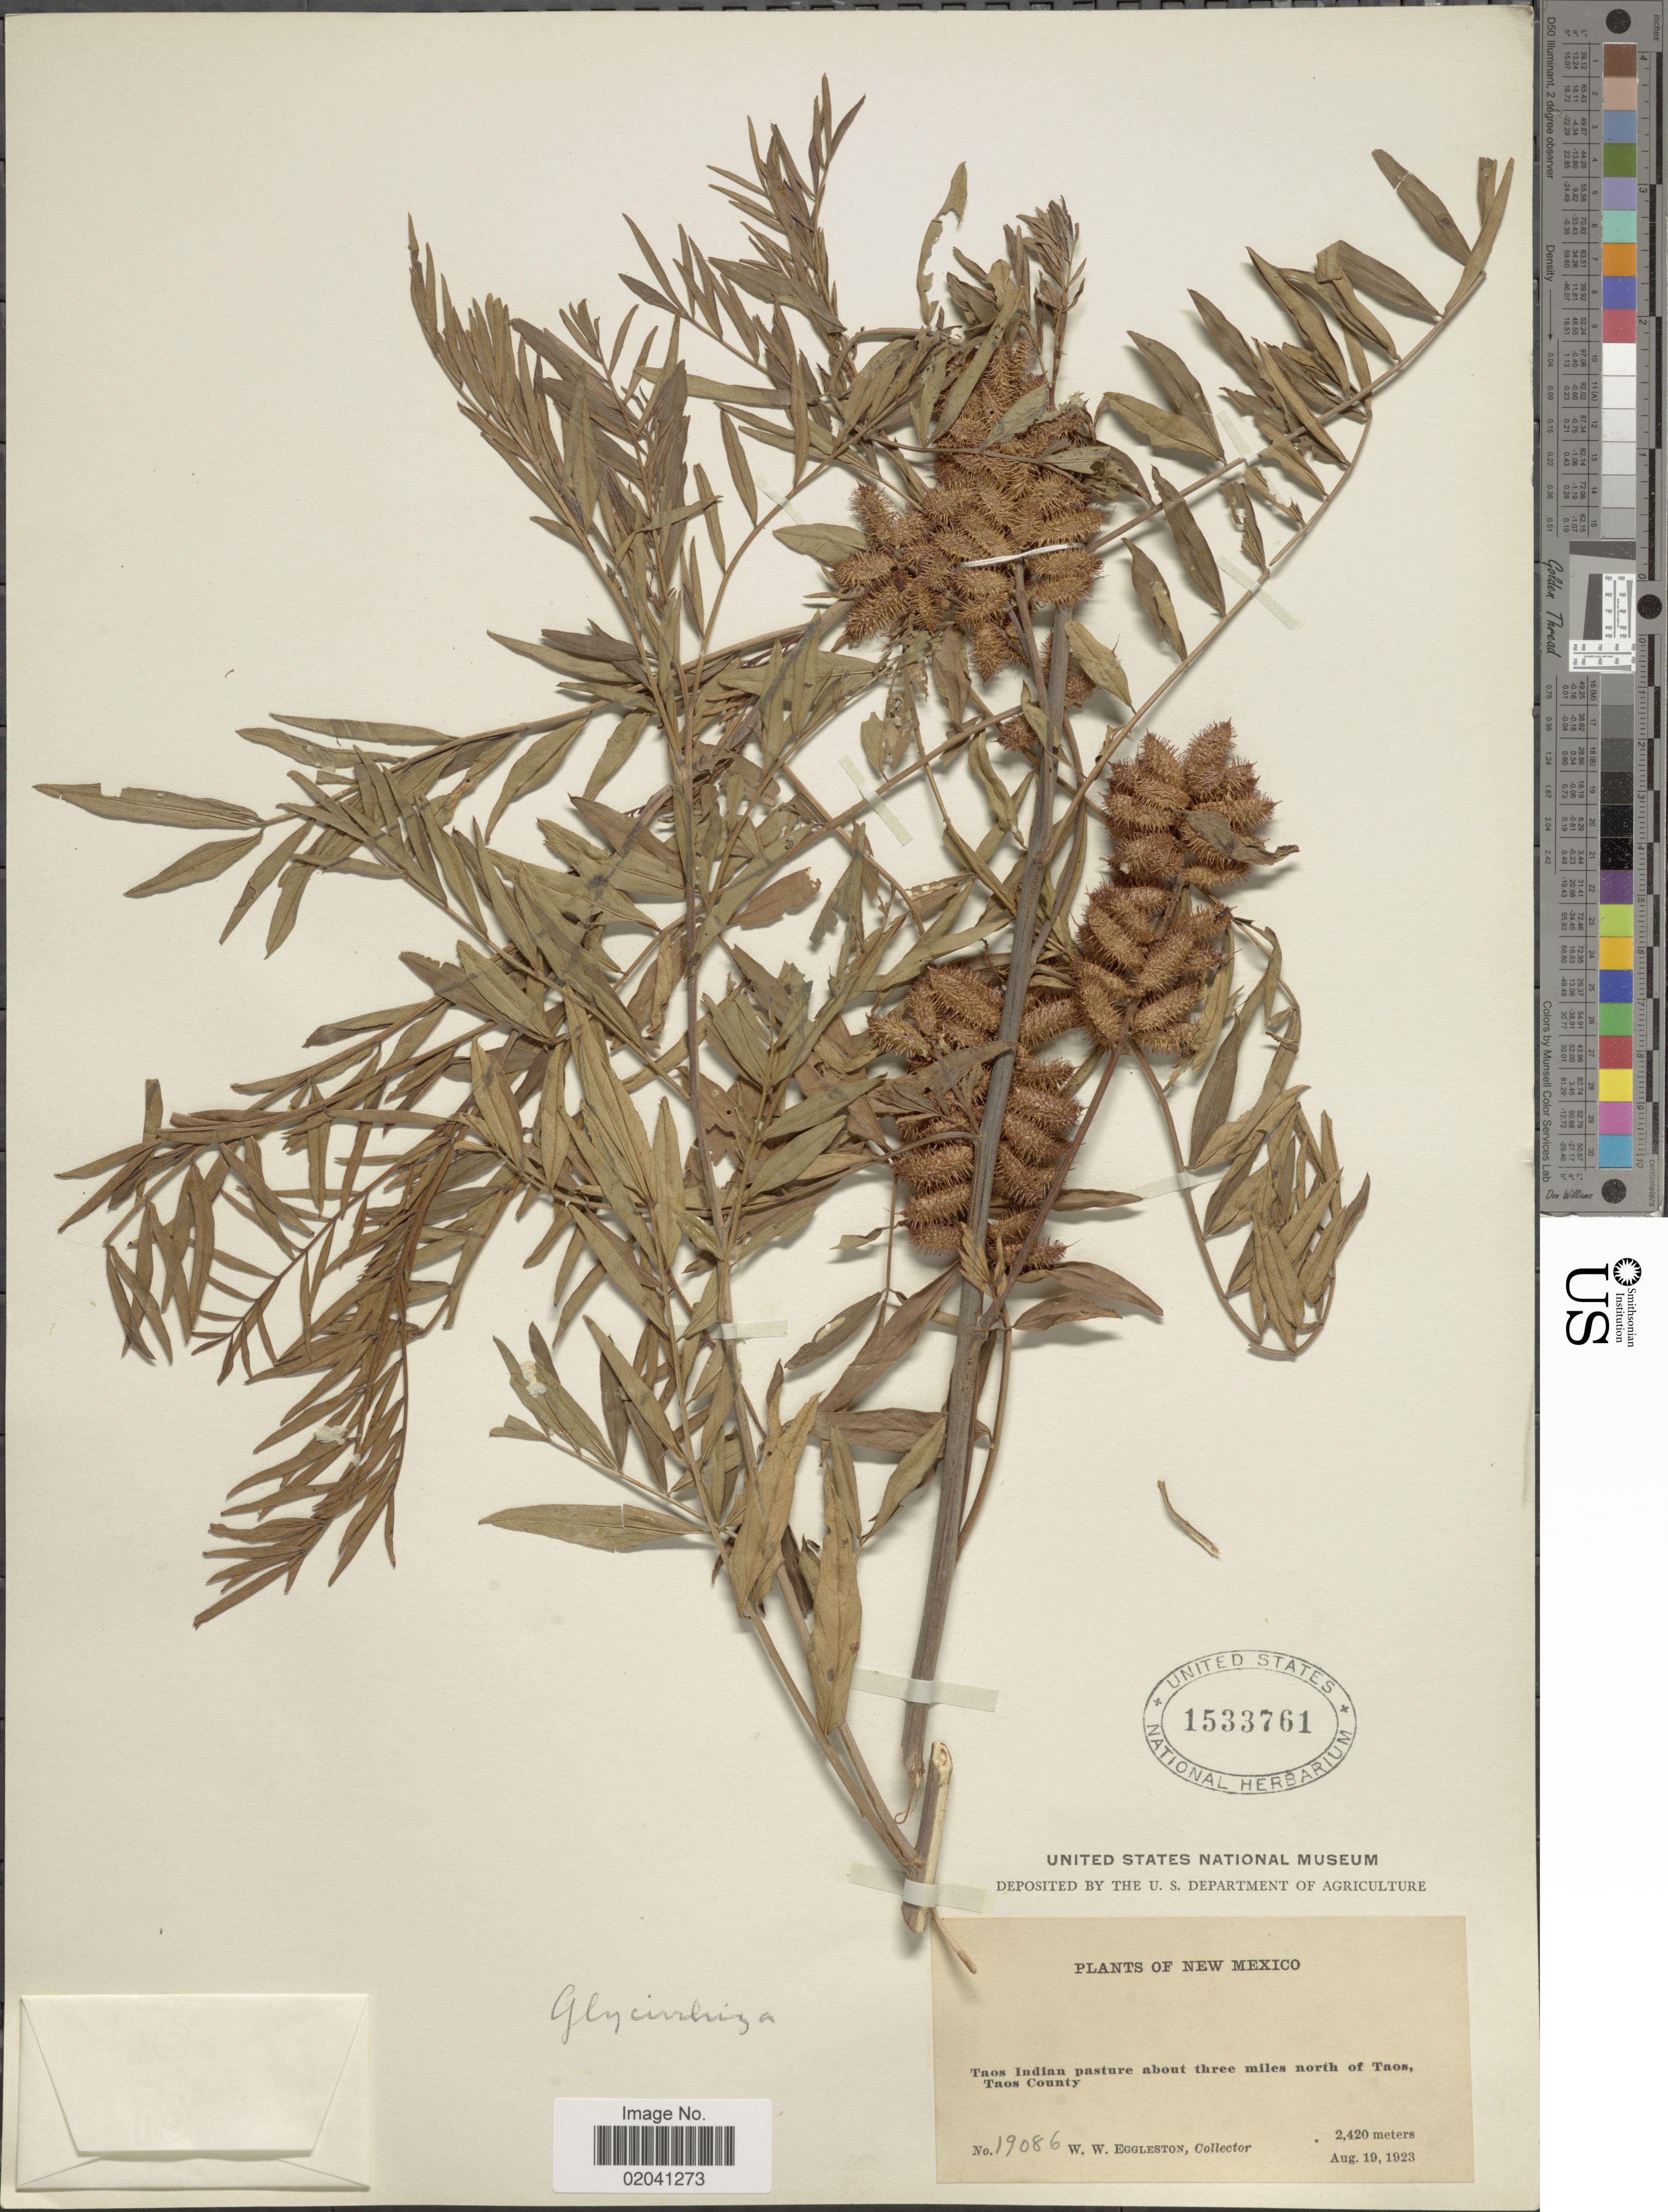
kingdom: Plantae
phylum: Tracheophyta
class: Magnoliopsida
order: Fabales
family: Fabaceae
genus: Glycyrrhiza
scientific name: Glycyrrhiza lepidota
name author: Pursh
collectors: W. W. Eggleston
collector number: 19086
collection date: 1923-08-19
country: United States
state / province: New Mexico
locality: Taos Indian pasture about three miles north of Taos, Taos County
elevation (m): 2420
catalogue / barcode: US 1533761